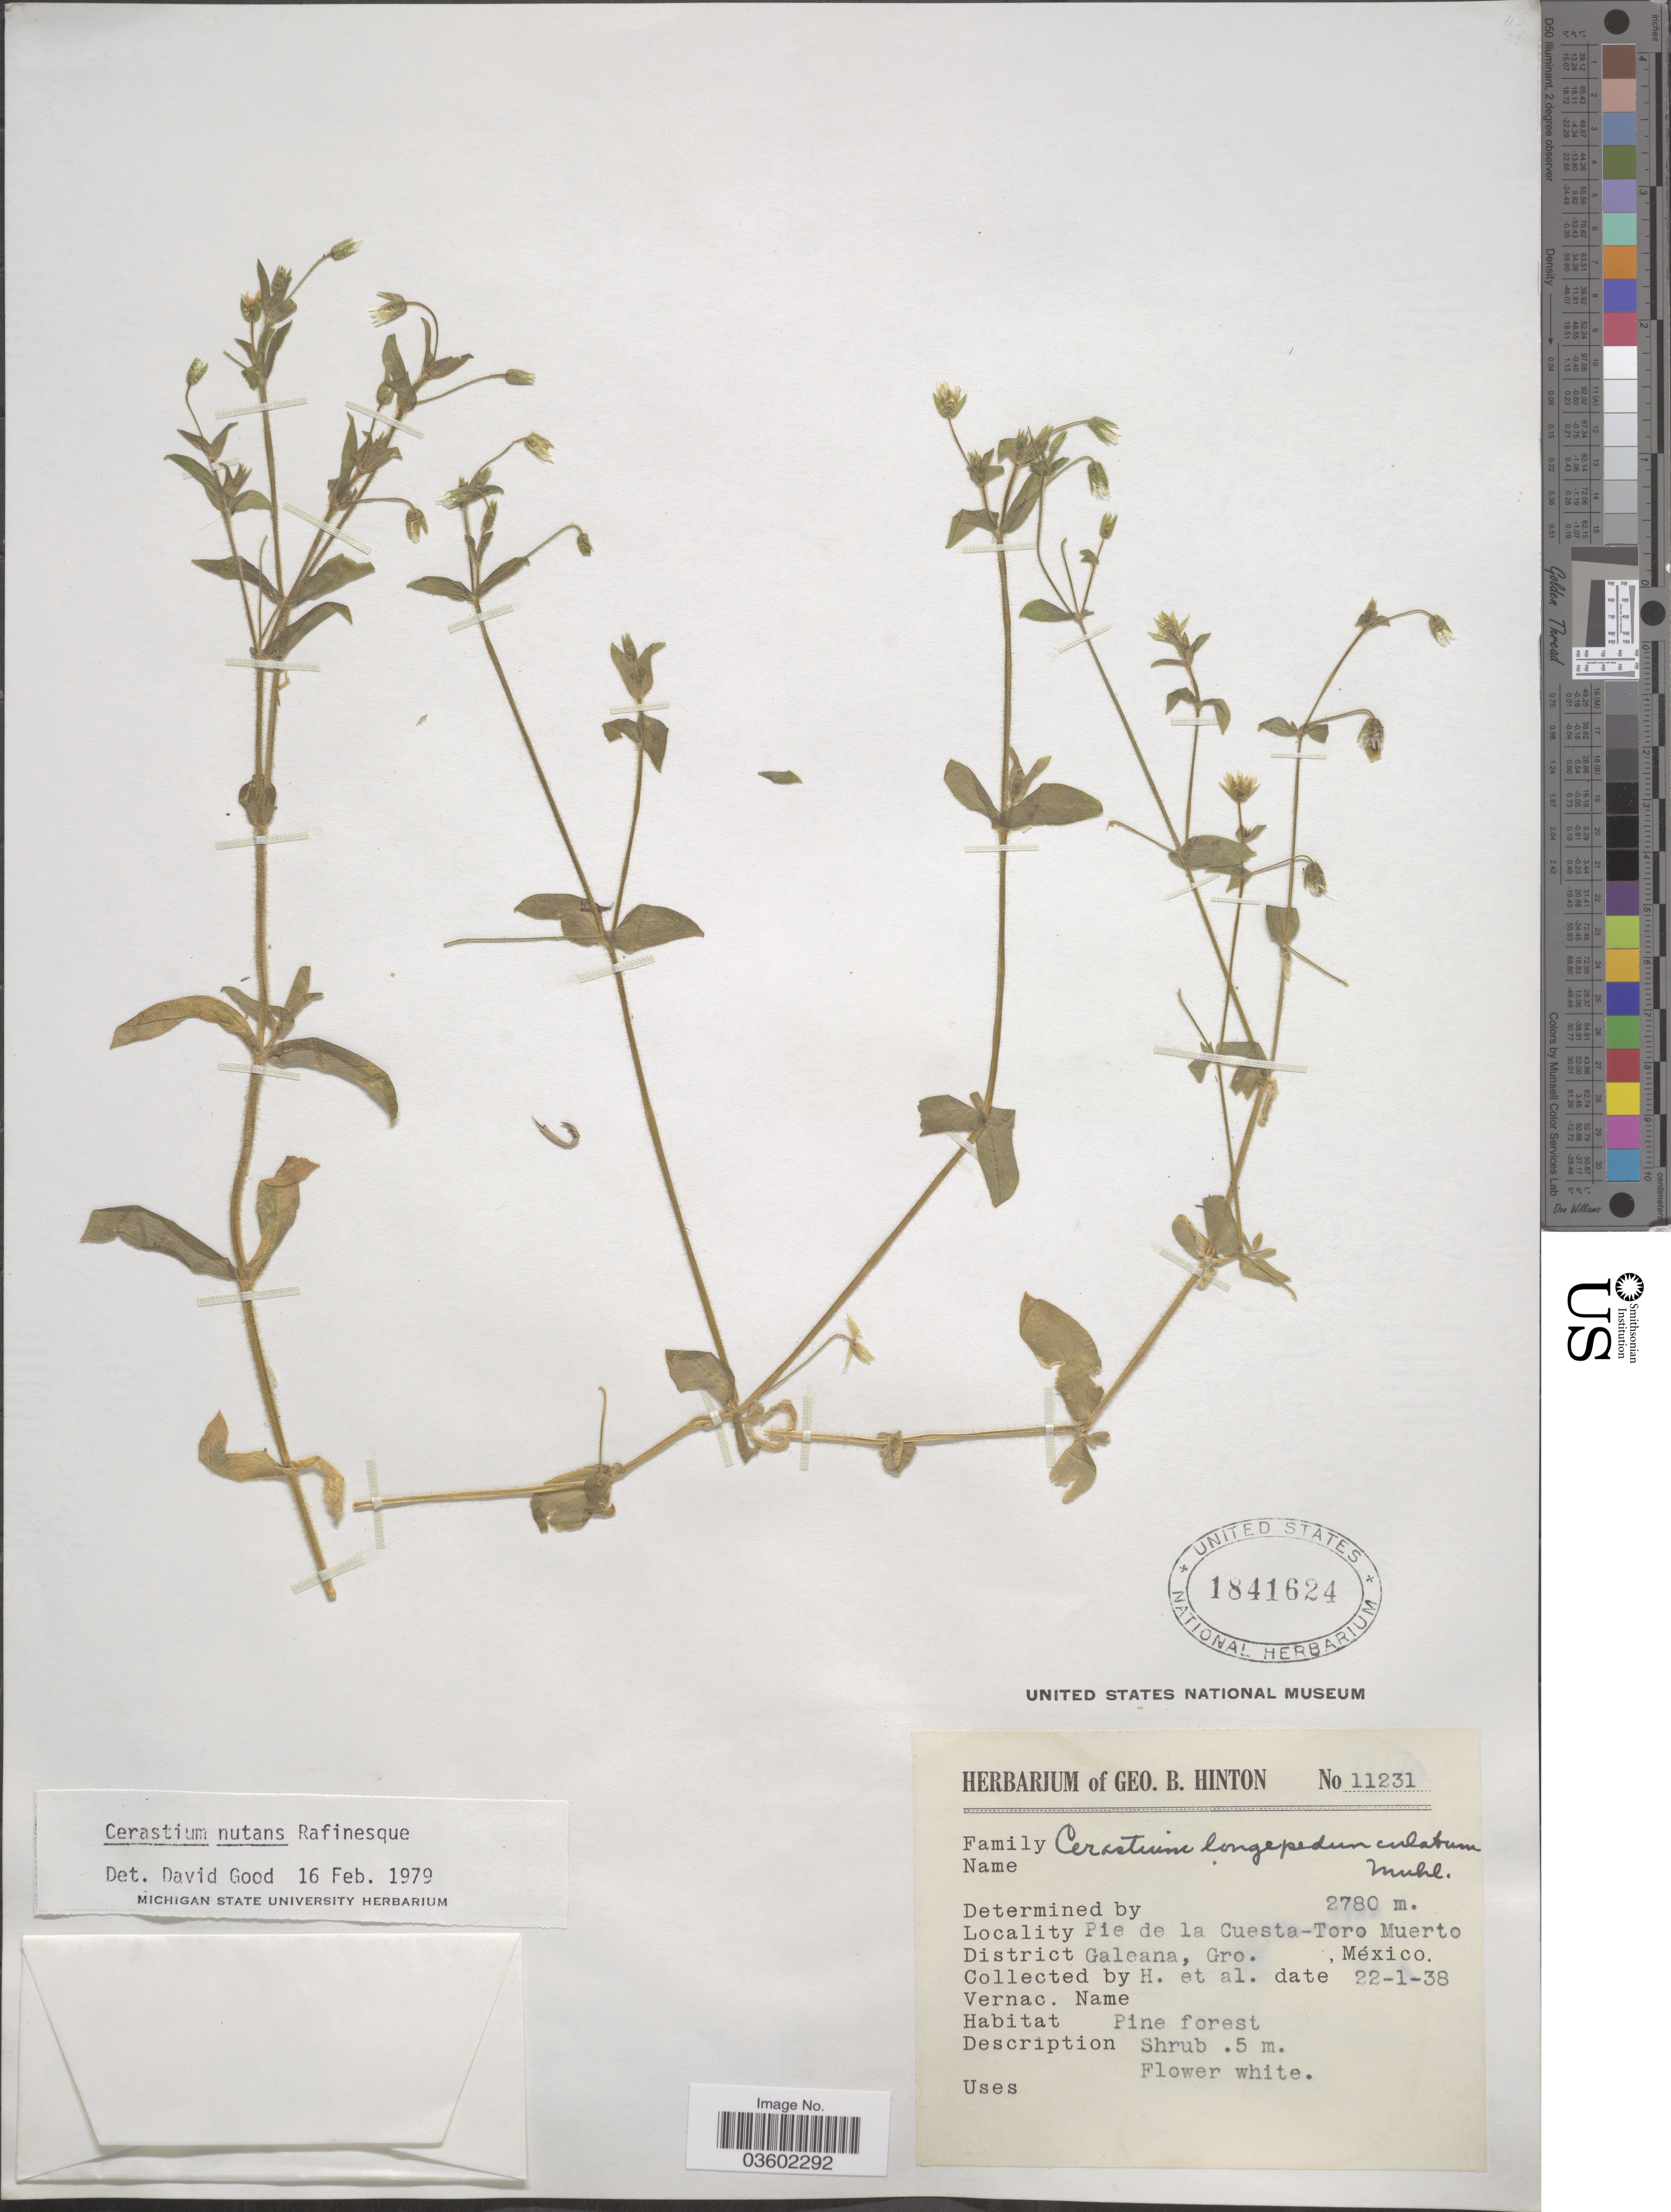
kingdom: Plantae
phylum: Tracheophyta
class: Magnoliopsida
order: Caryophyllales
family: Caryophyllaceae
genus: Cerastium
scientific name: Cerastium nutans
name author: Raf.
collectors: G. B. Hinton & et al.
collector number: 11231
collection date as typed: Transcribed d/m/y: 22/1/38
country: Mexico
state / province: Guerrero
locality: Pie de la Cuesta-Toro Muerto. District Galeana.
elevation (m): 2780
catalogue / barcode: US 1841624